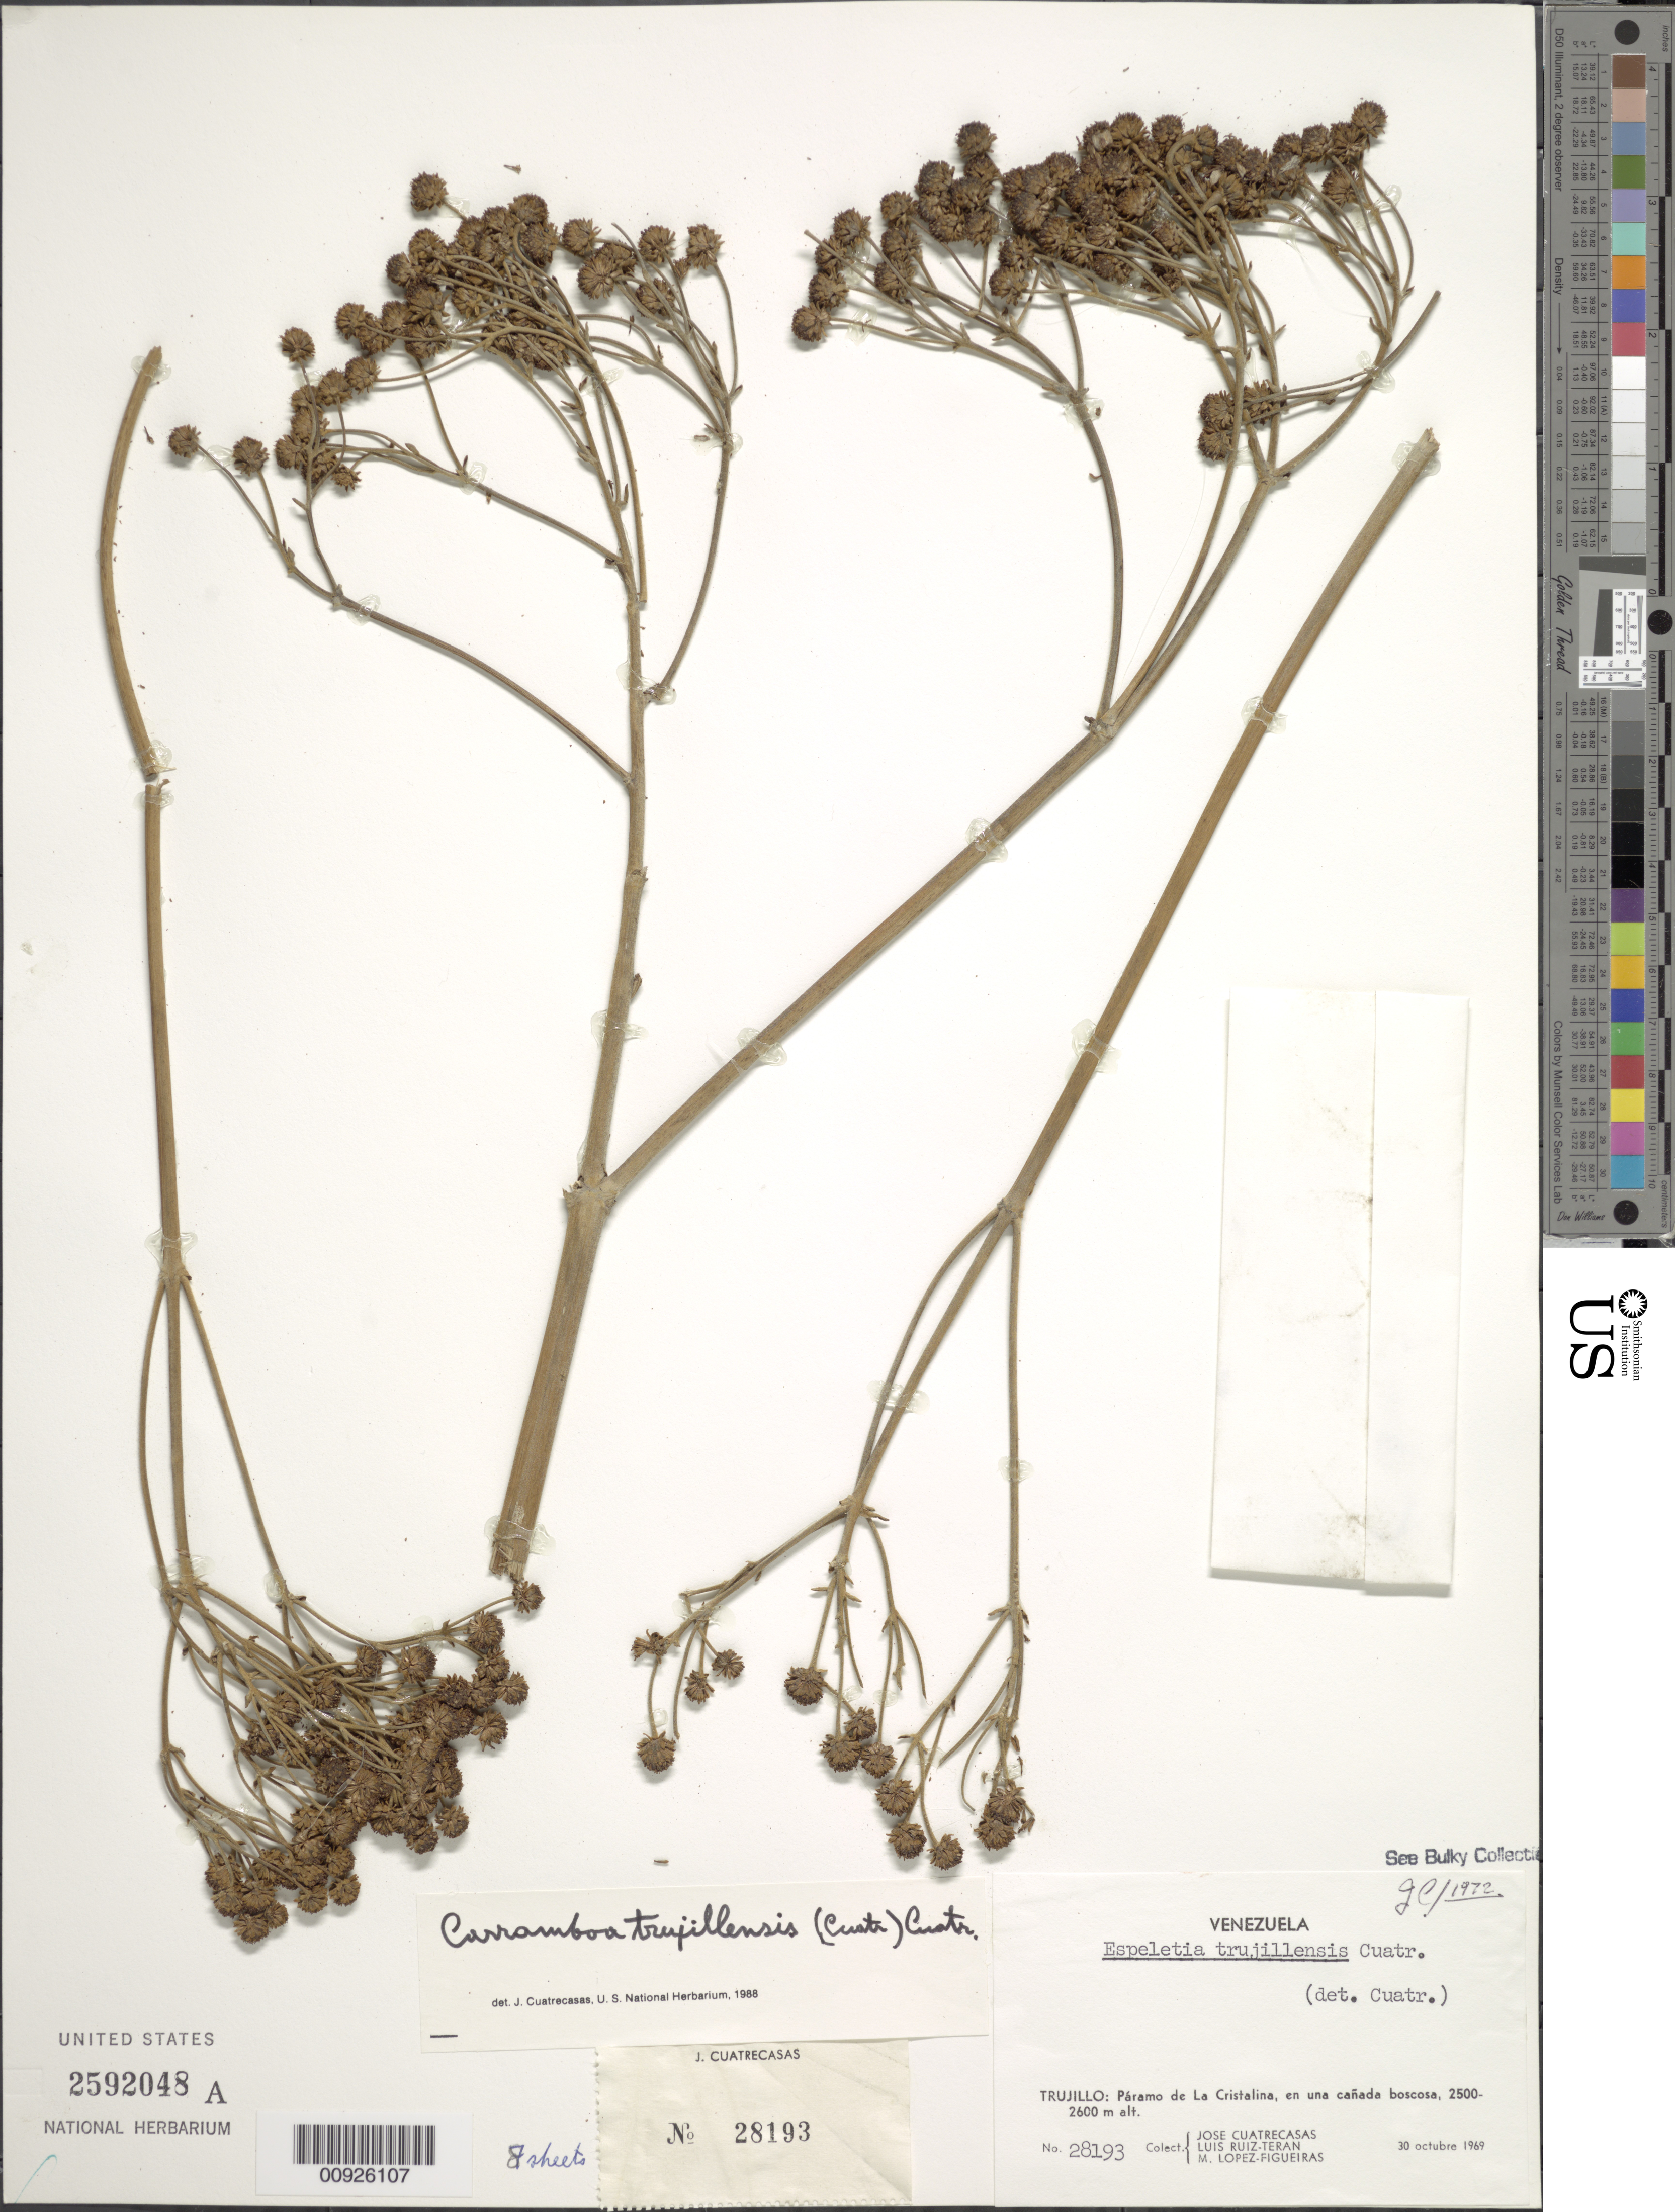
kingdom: Plantae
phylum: Tracheophyta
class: Magnoliopsida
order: Asterales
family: Asteraceae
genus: Carramboa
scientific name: Carramboa trujillensis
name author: (Cuatrec.) Cuatrec.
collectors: J. Cuatrecasas, L. Teran & M. López Figueiras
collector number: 28193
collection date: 1969-10-30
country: Venezuela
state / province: Trujillo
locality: Paramo de La Cristalina, en una canada boscosa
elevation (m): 2500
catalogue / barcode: US 2592048A